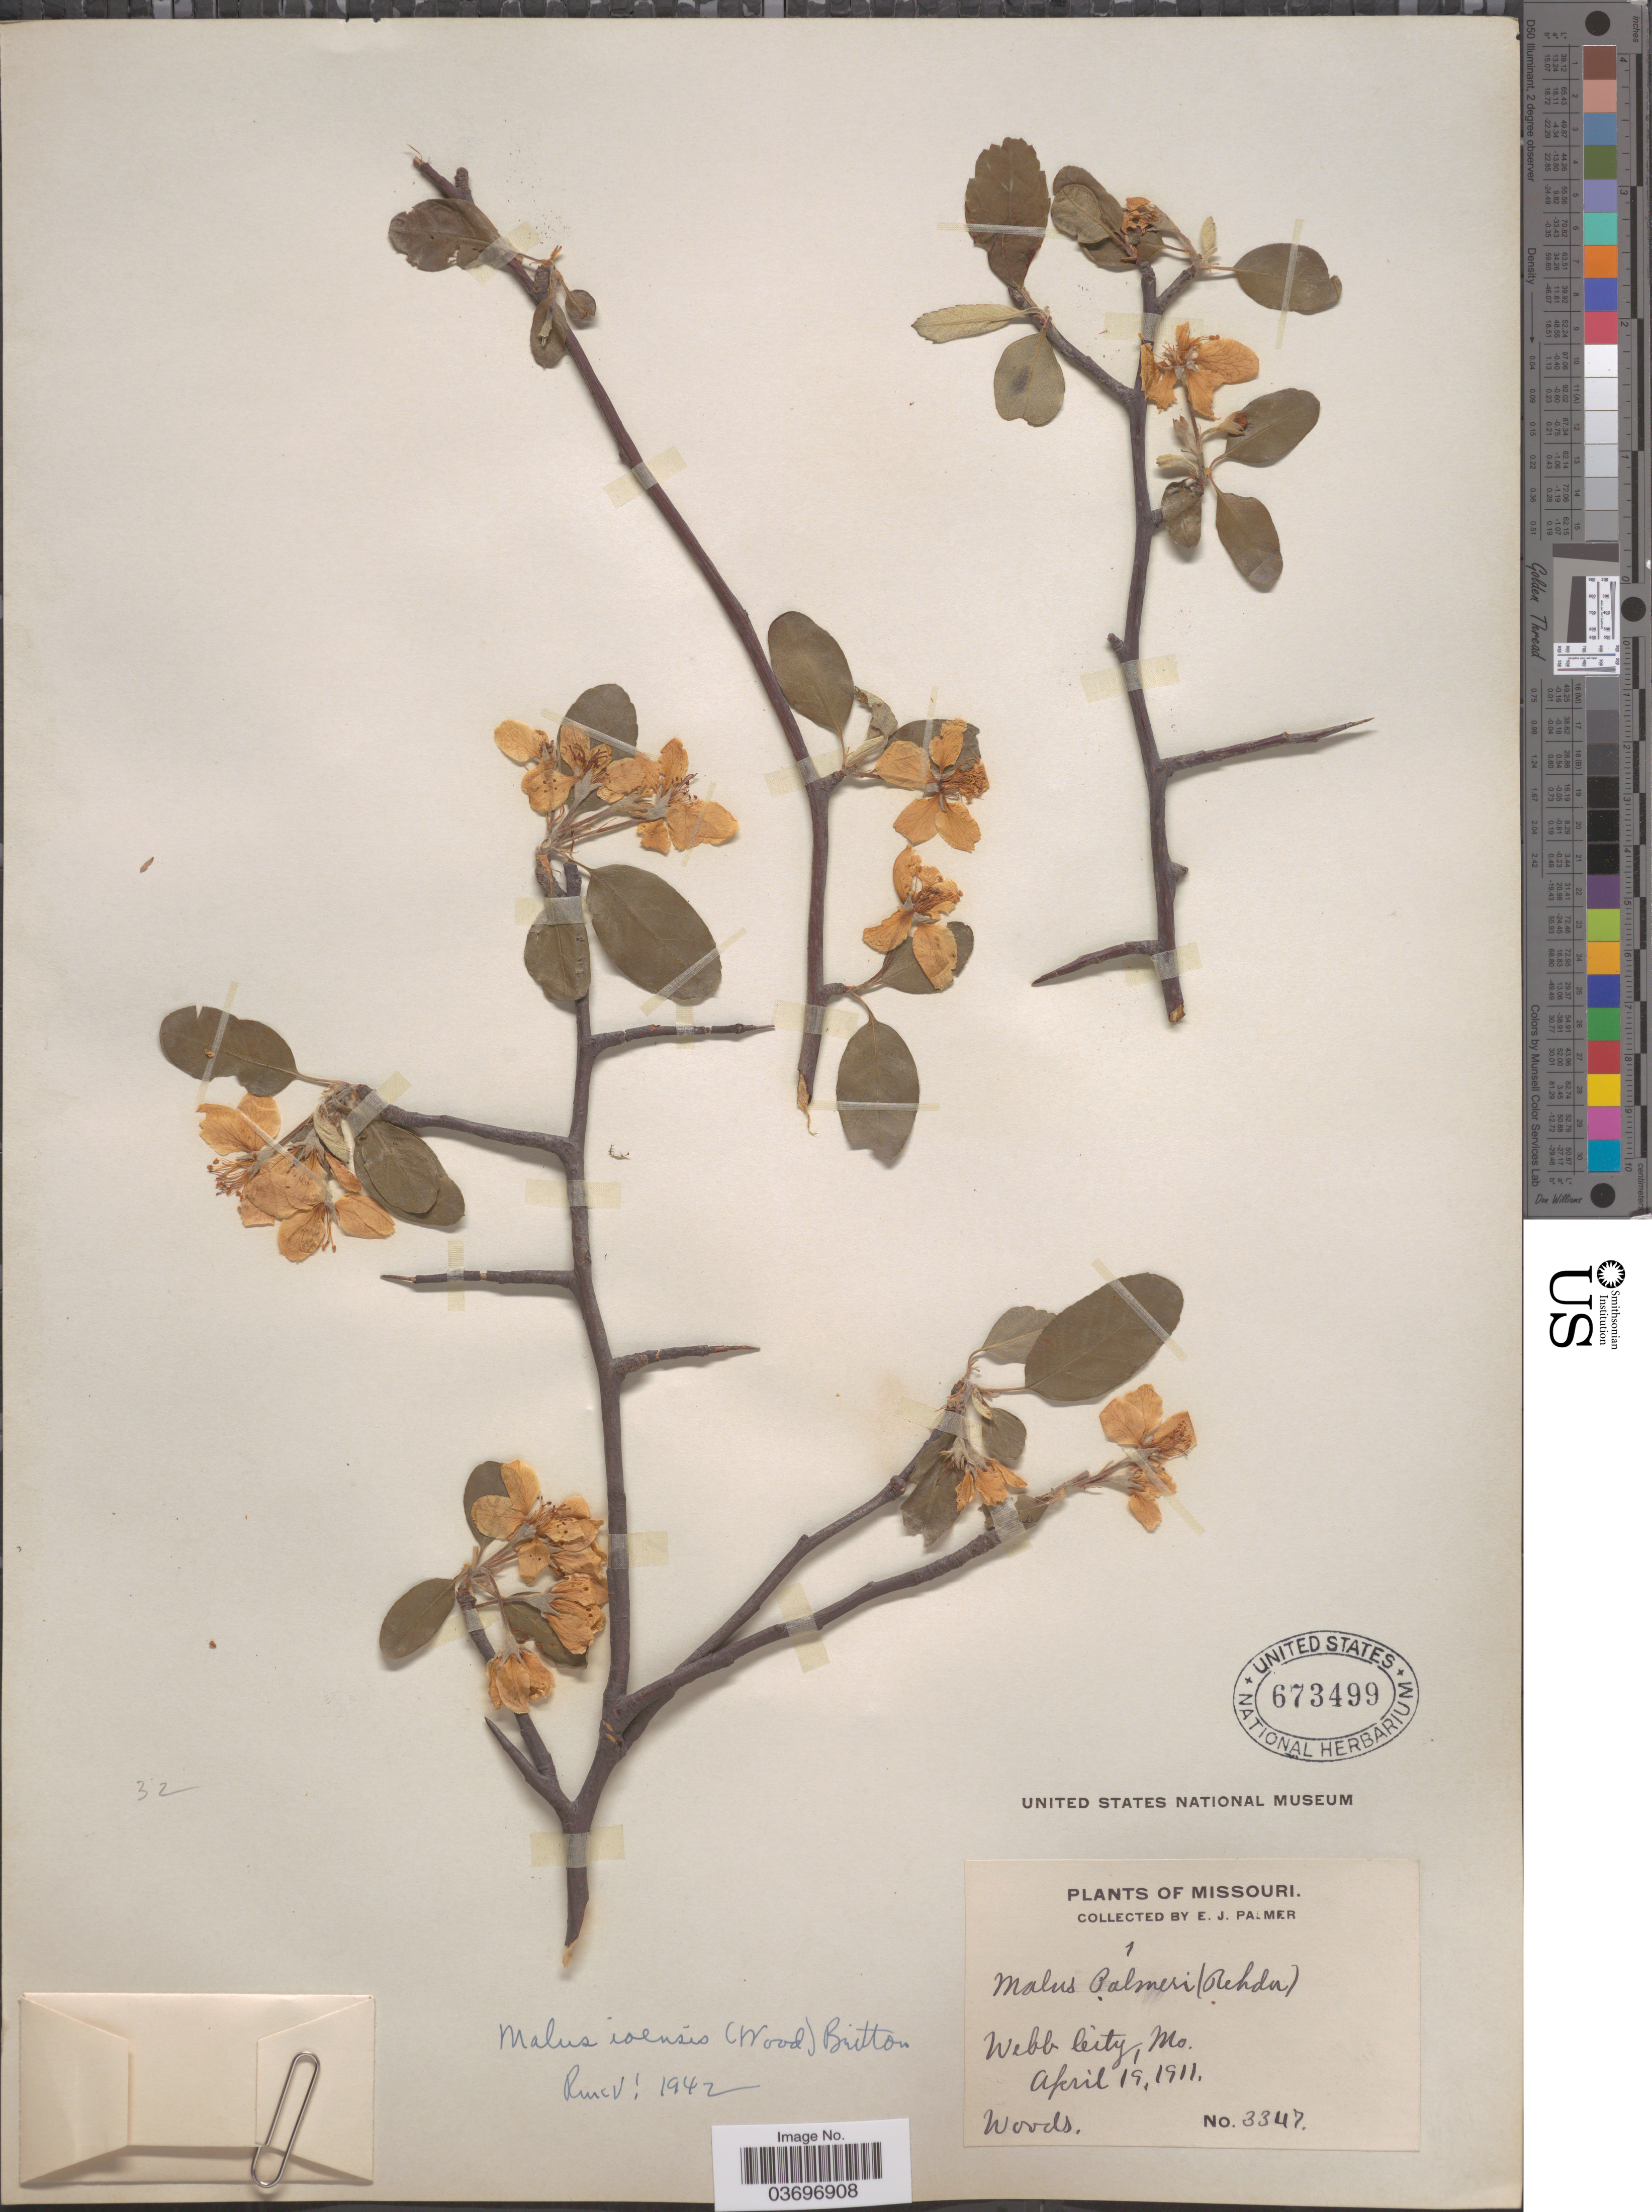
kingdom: Plantae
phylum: Tracheophyta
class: Magnoliopsida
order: Rosales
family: Rosaceae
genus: Malus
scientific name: Malus ioensis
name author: (Alph. Wood) Britton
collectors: E. J. Palmer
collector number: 3347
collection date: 1911-04-19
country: United States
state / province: Missouri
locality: Webb City.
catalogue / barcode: US 673499